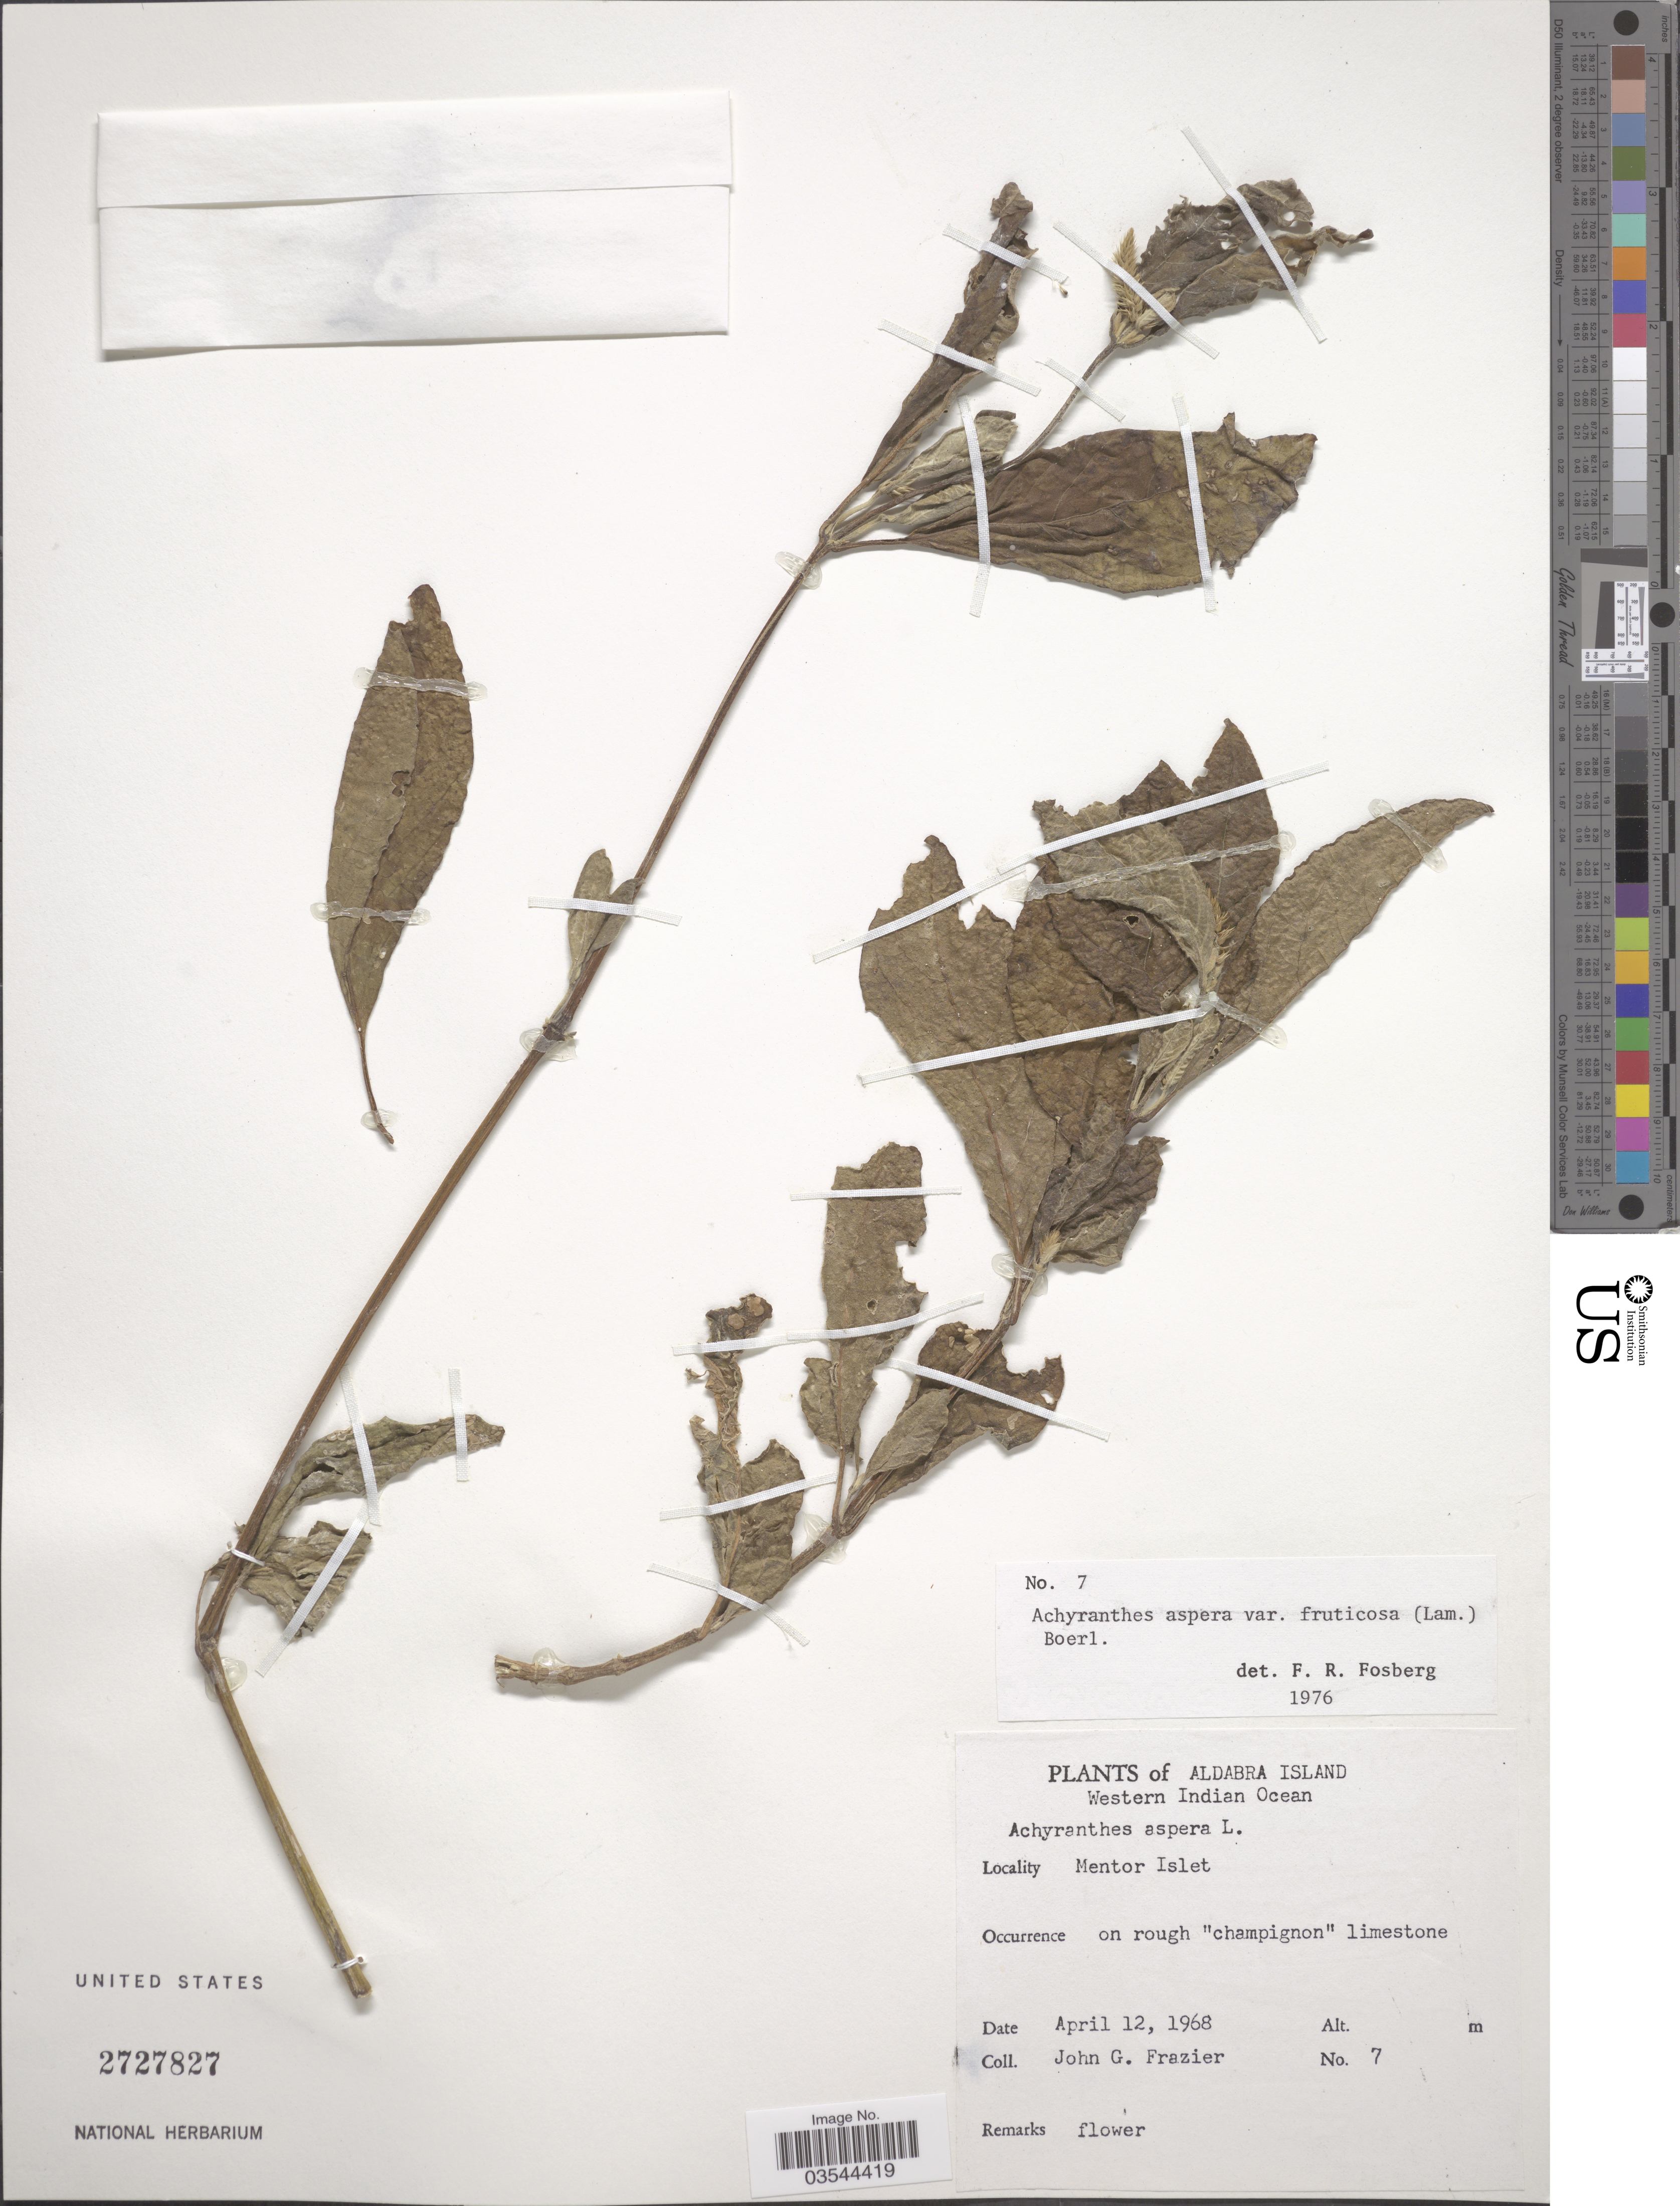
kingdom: Plantae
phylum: Tracheophyta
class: Magnoliopsida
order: Caryophyllales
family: Amaranthaceae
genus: Achyranthes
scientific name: Achyranthes aspera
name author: L.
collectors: J. Frazier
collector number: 7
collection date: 1968-04-12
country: Seychelles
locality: Aldabra Island. Western Indian Ocean. Mentor Islet.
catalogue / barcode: US 2727827